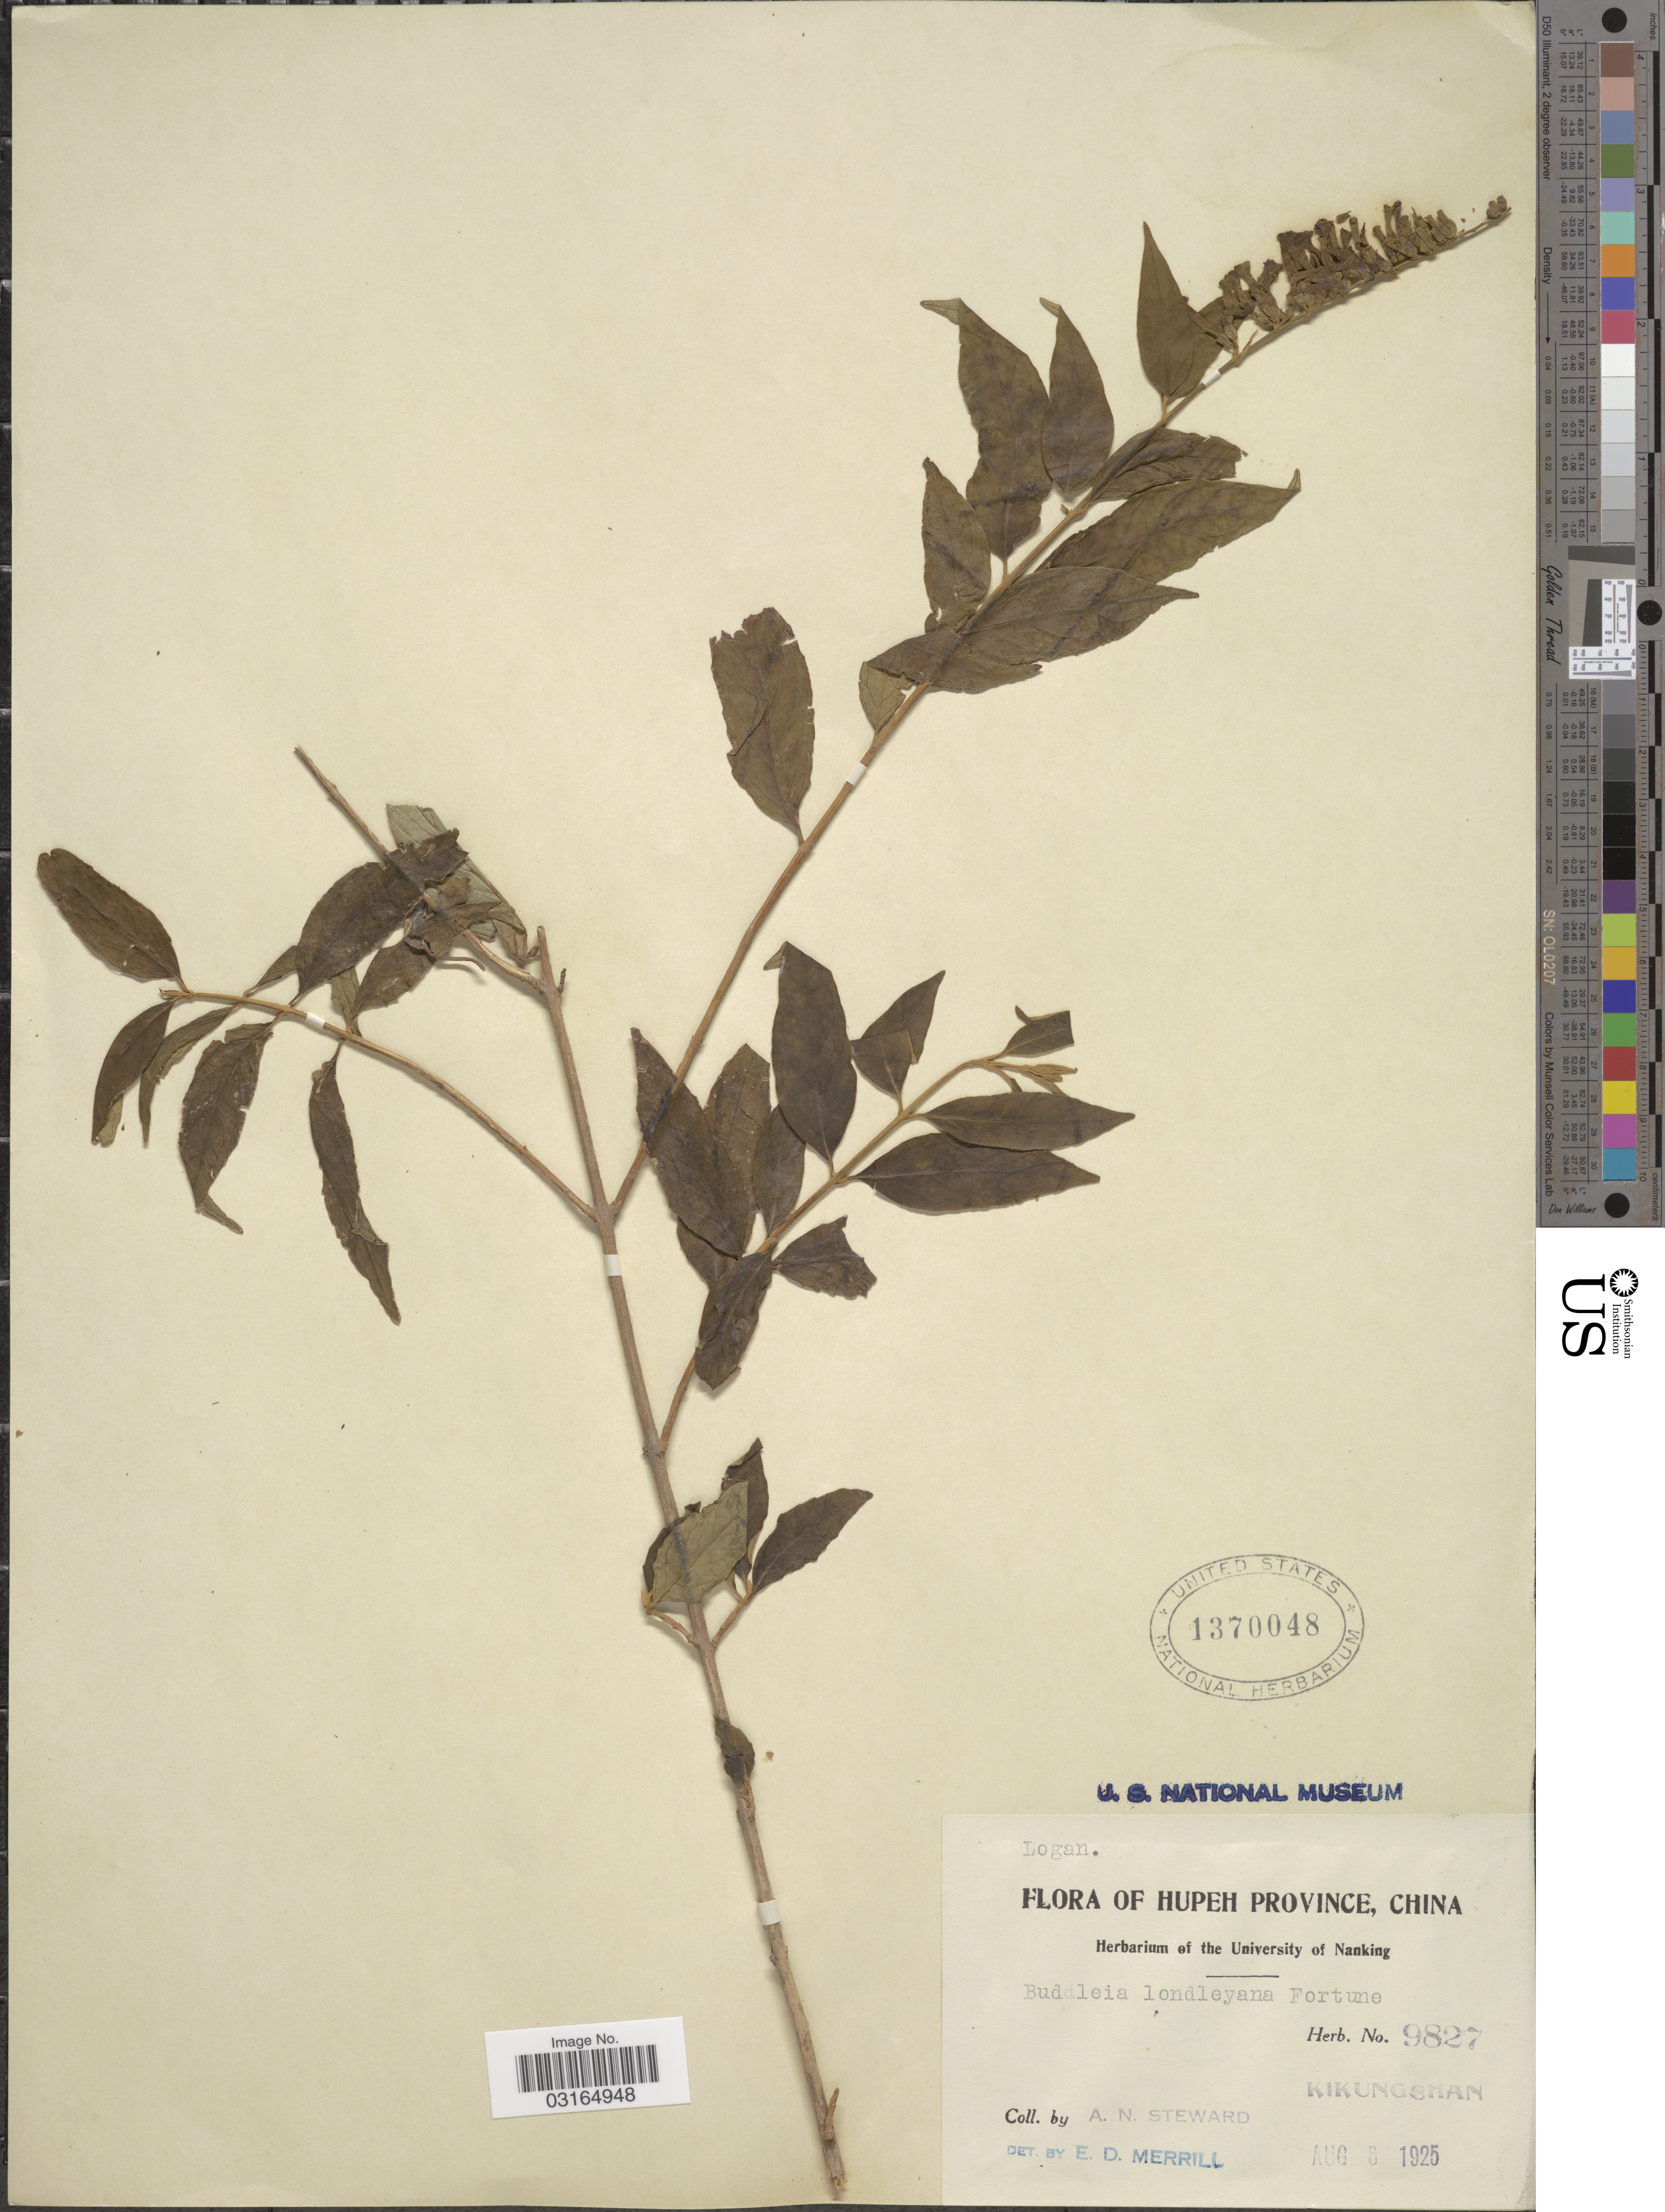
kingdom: Plantae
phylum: Tracheophyta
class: Magnoliopsida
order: Lamiales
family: Scrophulariaceae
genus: Buddleja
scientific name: Buddleja lindleyana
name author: Fortune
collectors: A. N. Steward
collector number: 9827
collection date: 1925-08-08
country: China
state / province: Hubei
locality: Hupeh Province. Kikungshan.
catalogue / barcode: US 1370048